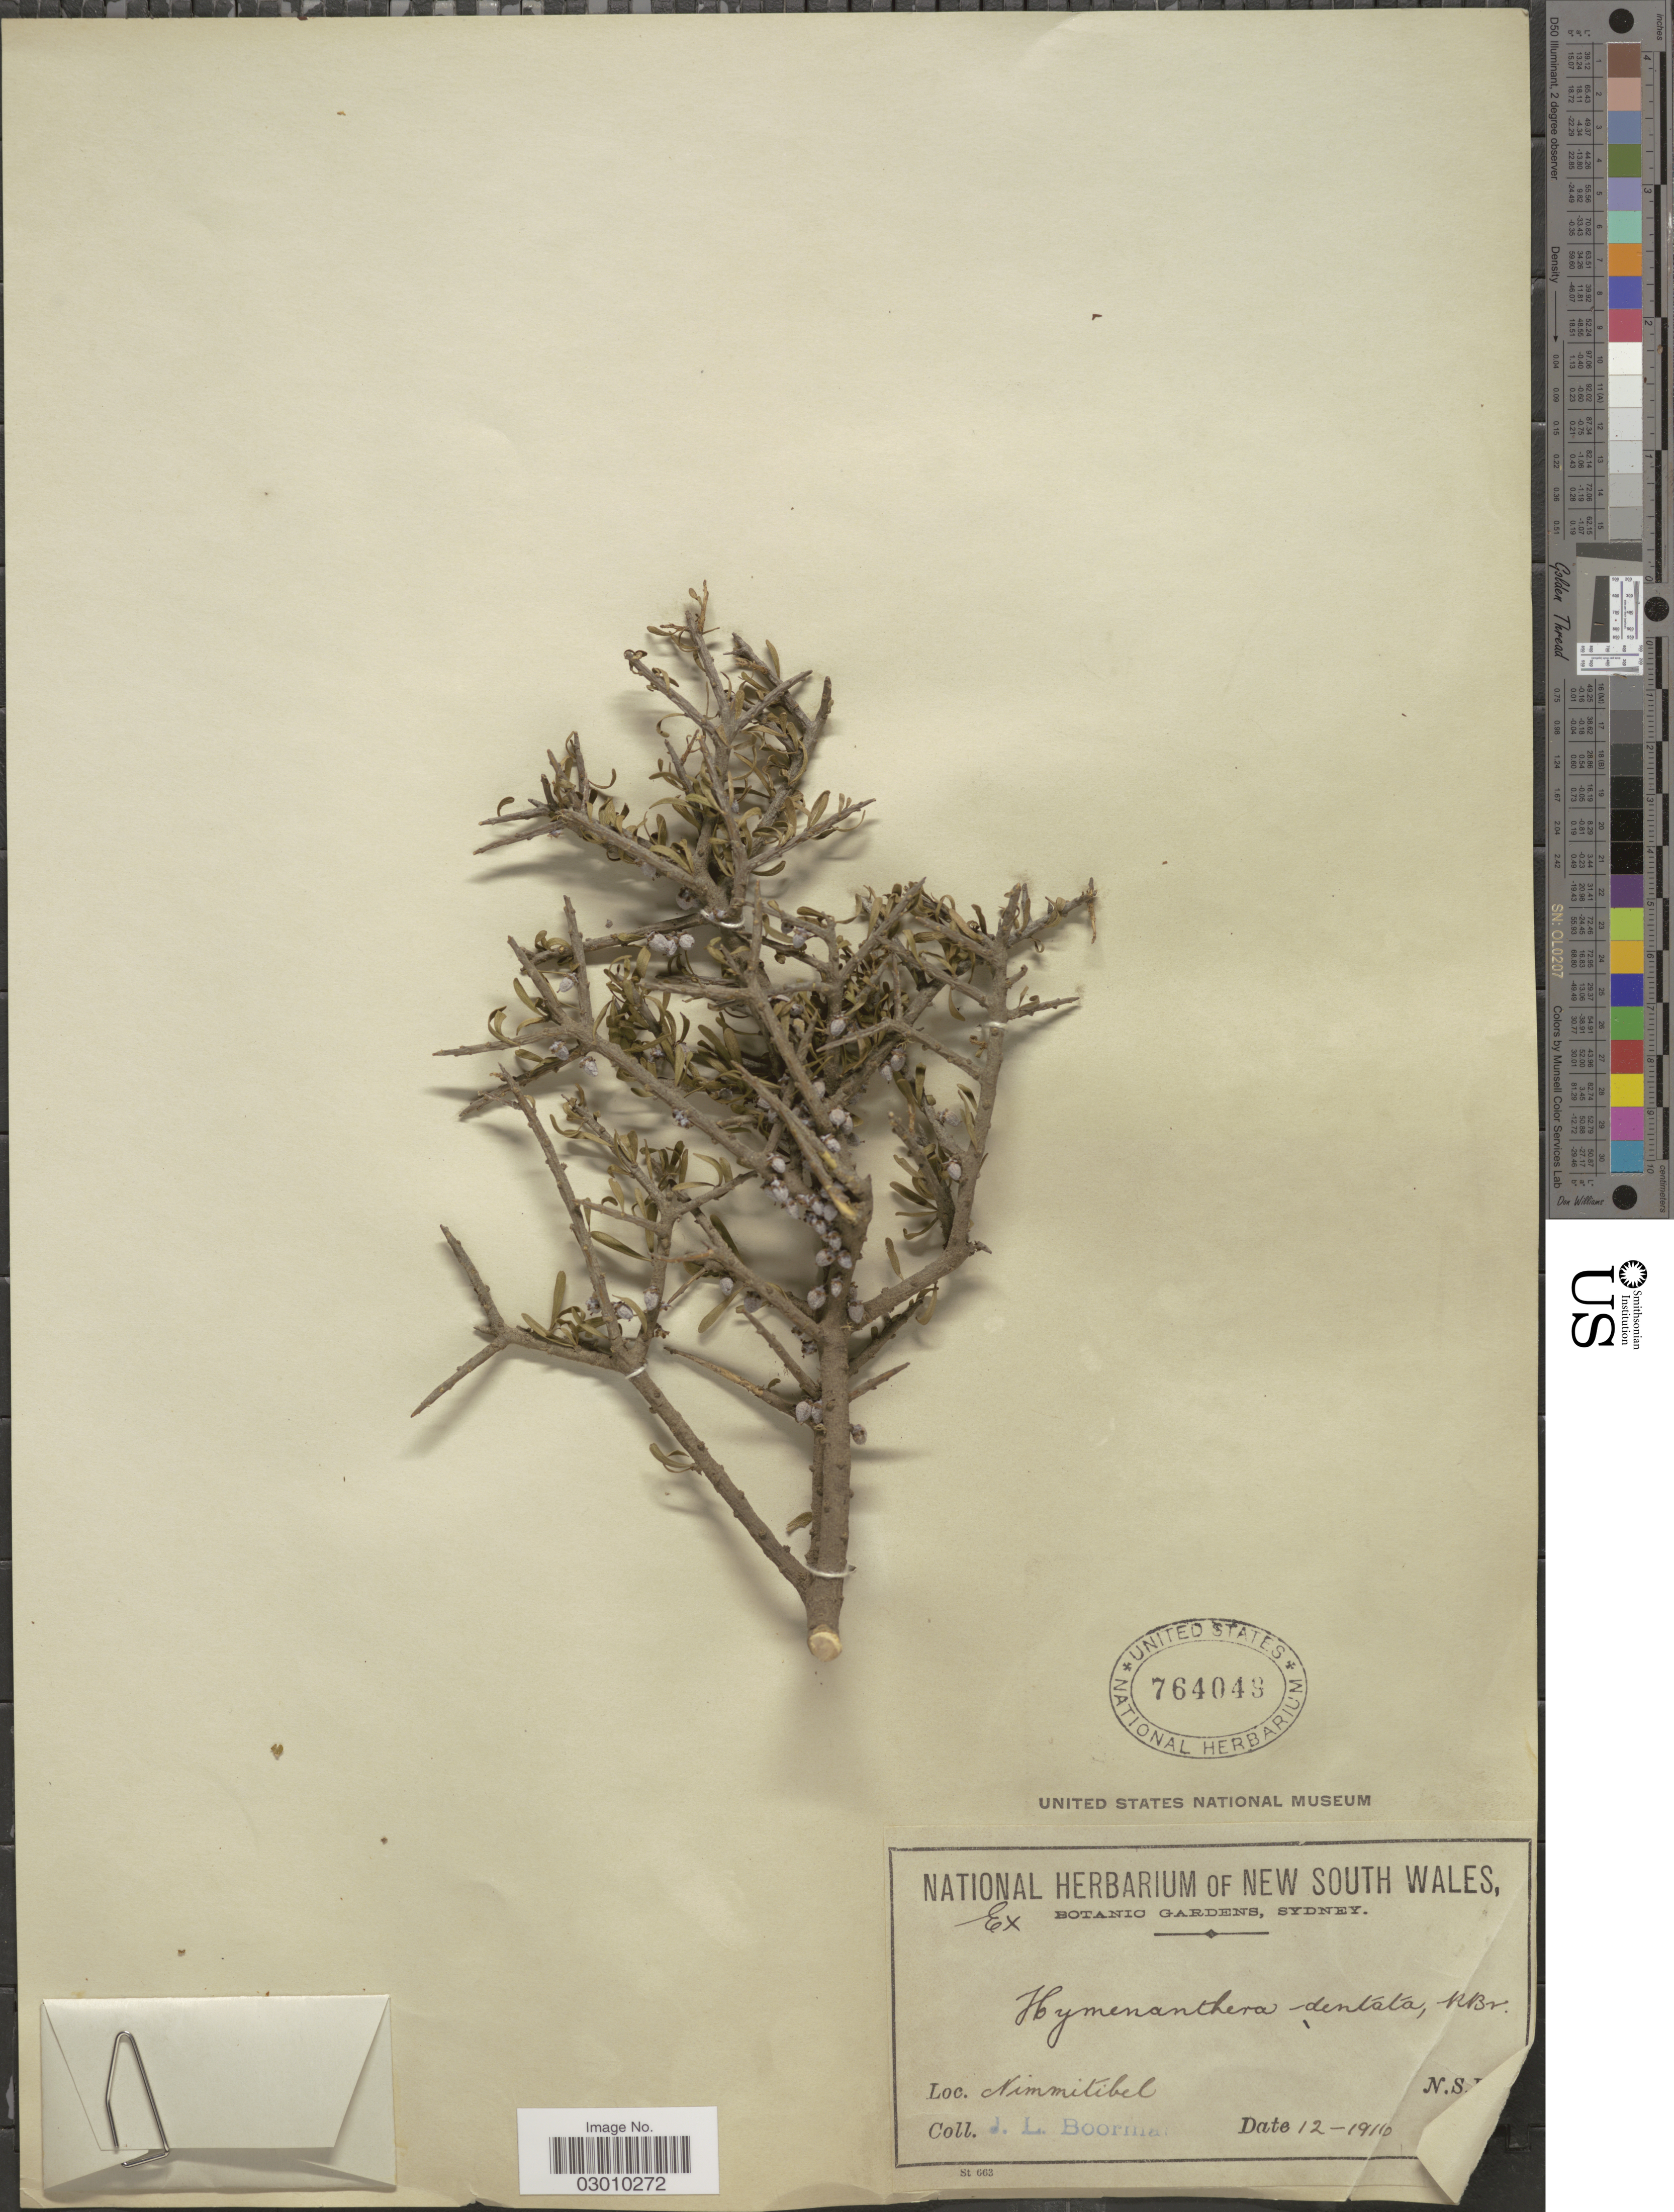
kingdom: Plantae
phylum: Tracheophyta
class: Magnoliopsida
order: Malpighiales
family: Violaceae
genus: Melicytus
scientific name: Melicytus angustifolius subsp. divaricatus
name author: Stajsic & R.F. Douglas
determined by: Stajsic, Valentino; Walsh, N. G.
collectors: J. Boorman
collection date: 1910-12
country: Australia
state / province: New South Wales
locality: Nimmitibel. N.S. [illegible text]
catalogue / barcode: US 764048